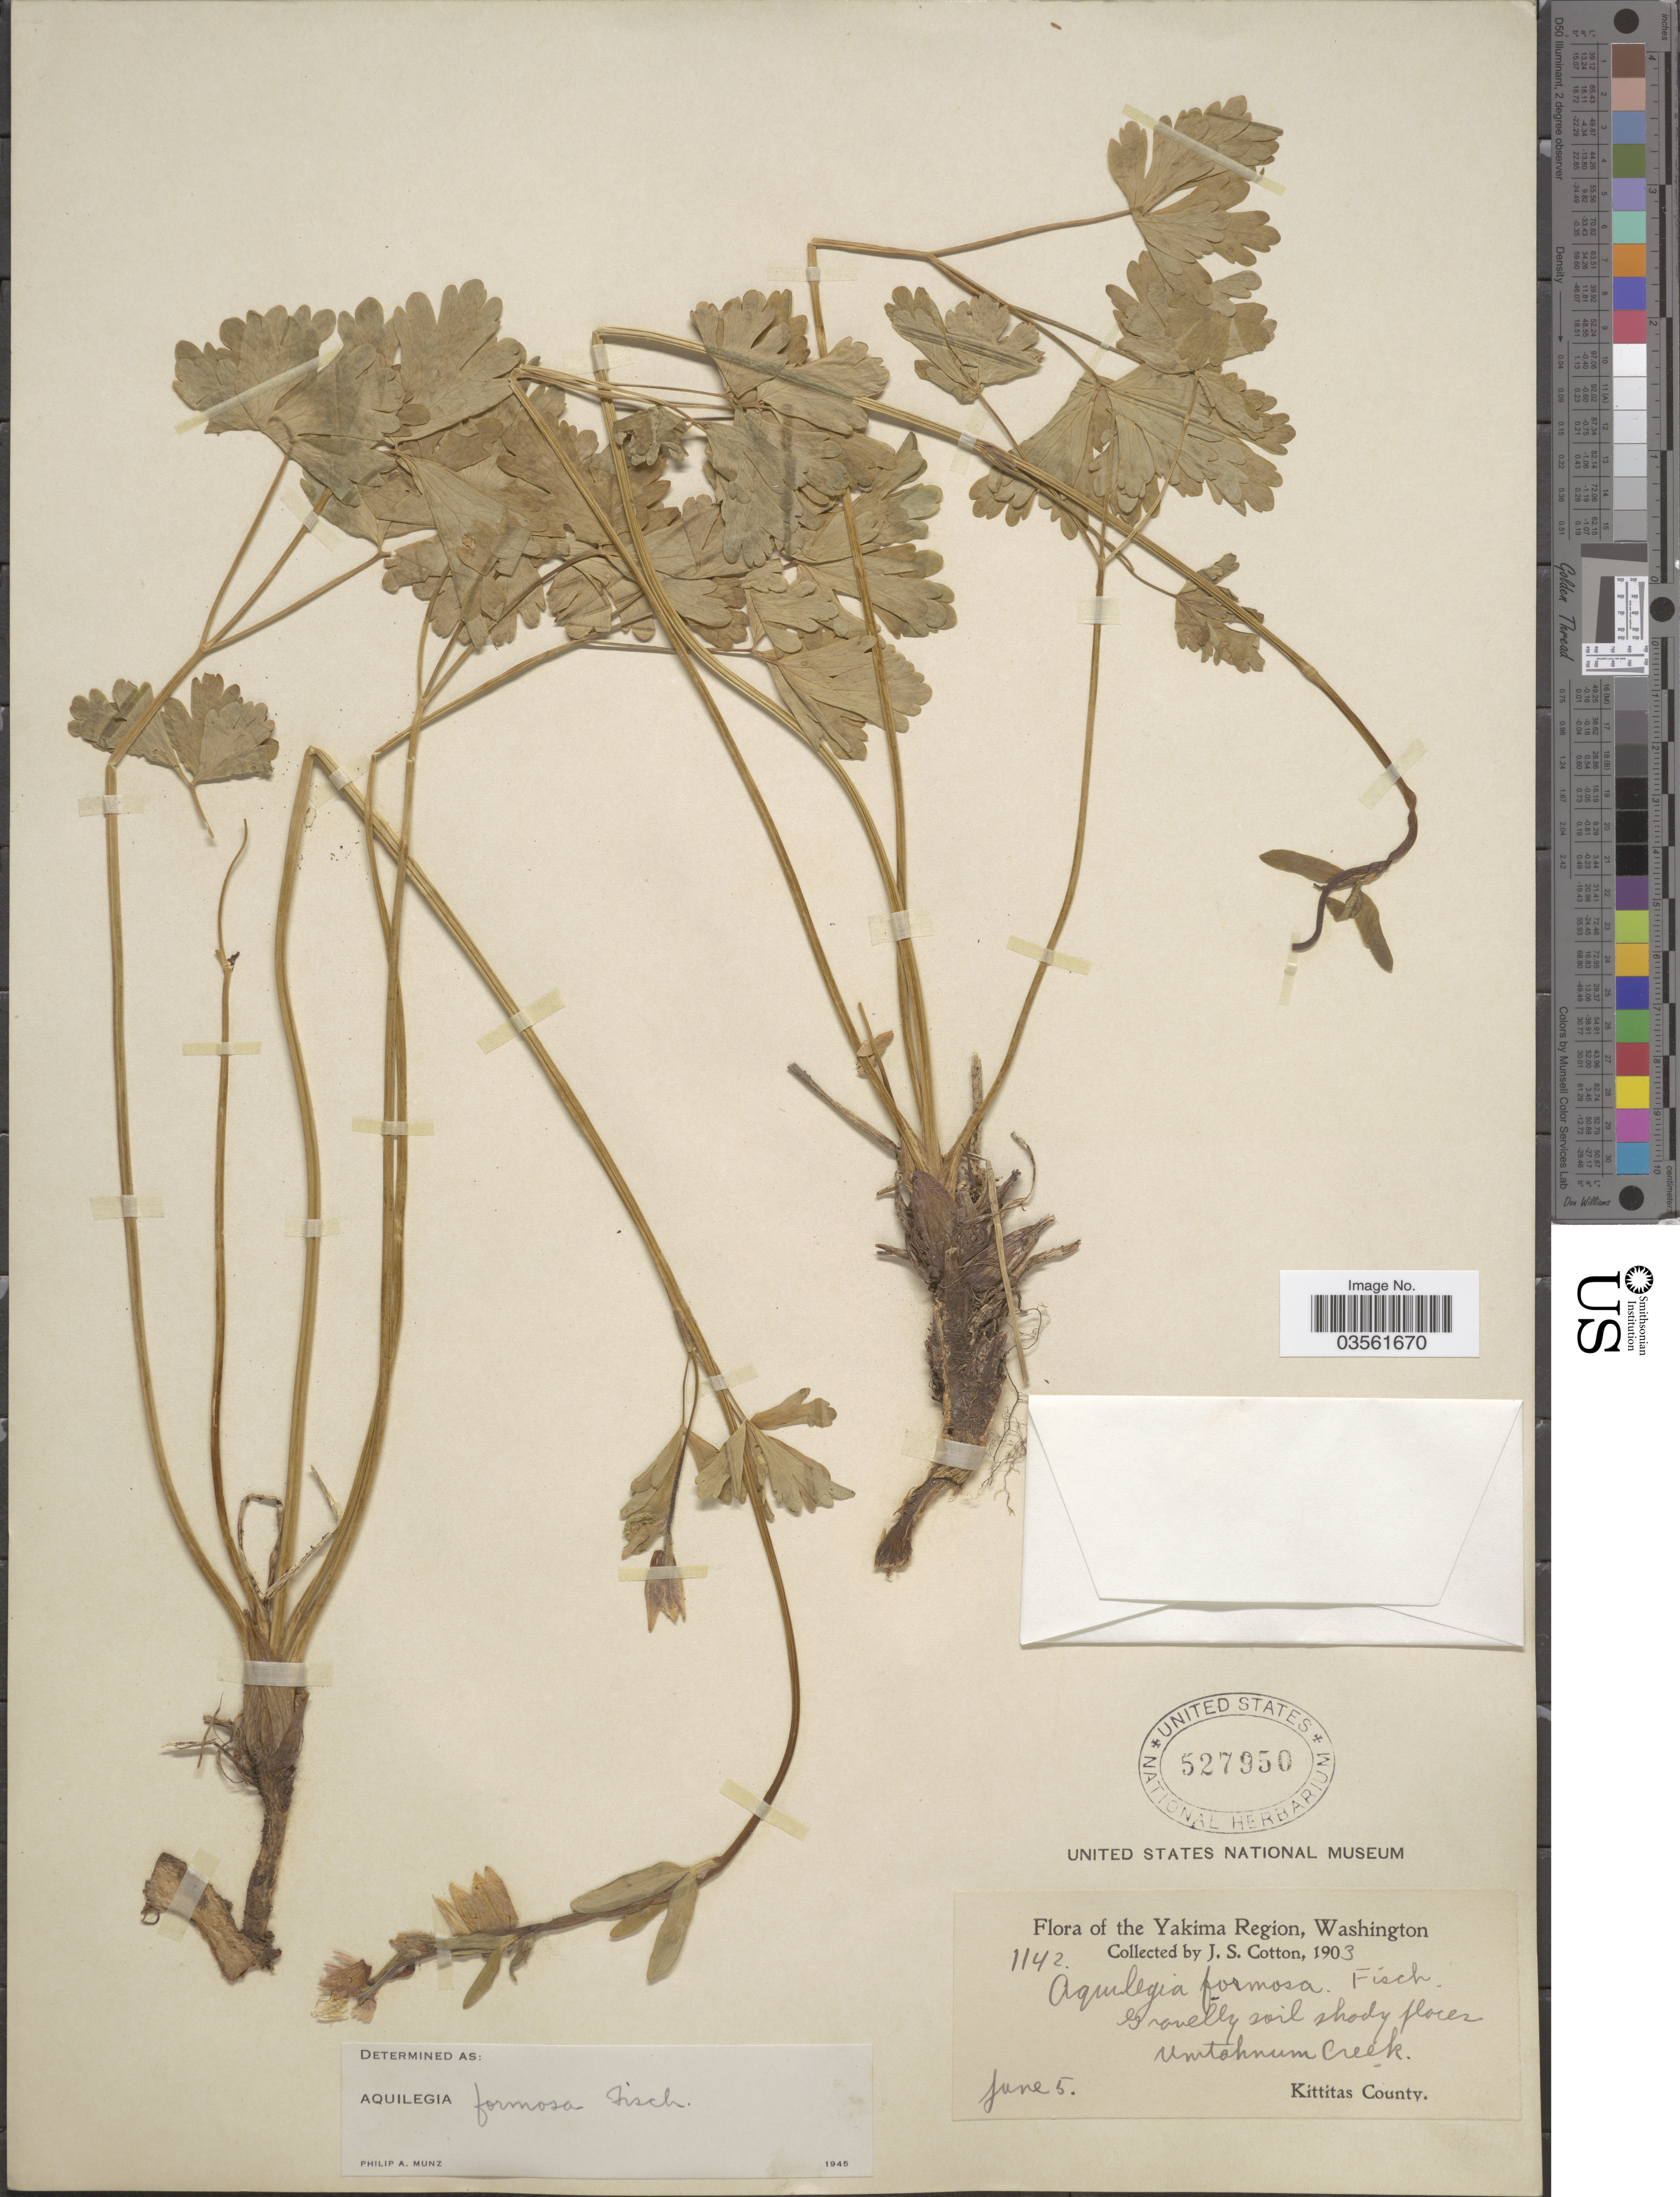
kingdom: Plantae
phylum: Tracheophyta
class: Magnoliopsida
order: Ranunculales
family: Ranunculaceae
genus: Aquilegia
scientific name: Aquilegia formosa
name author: Fisch. ex DC.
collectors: J. S. Cotton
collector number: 1142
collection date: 1903-06-05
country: United States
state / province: Washington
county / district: Kittitas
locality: Yakima Region. Umtahnum Creek. Kittitas County.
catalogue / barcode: US 527950